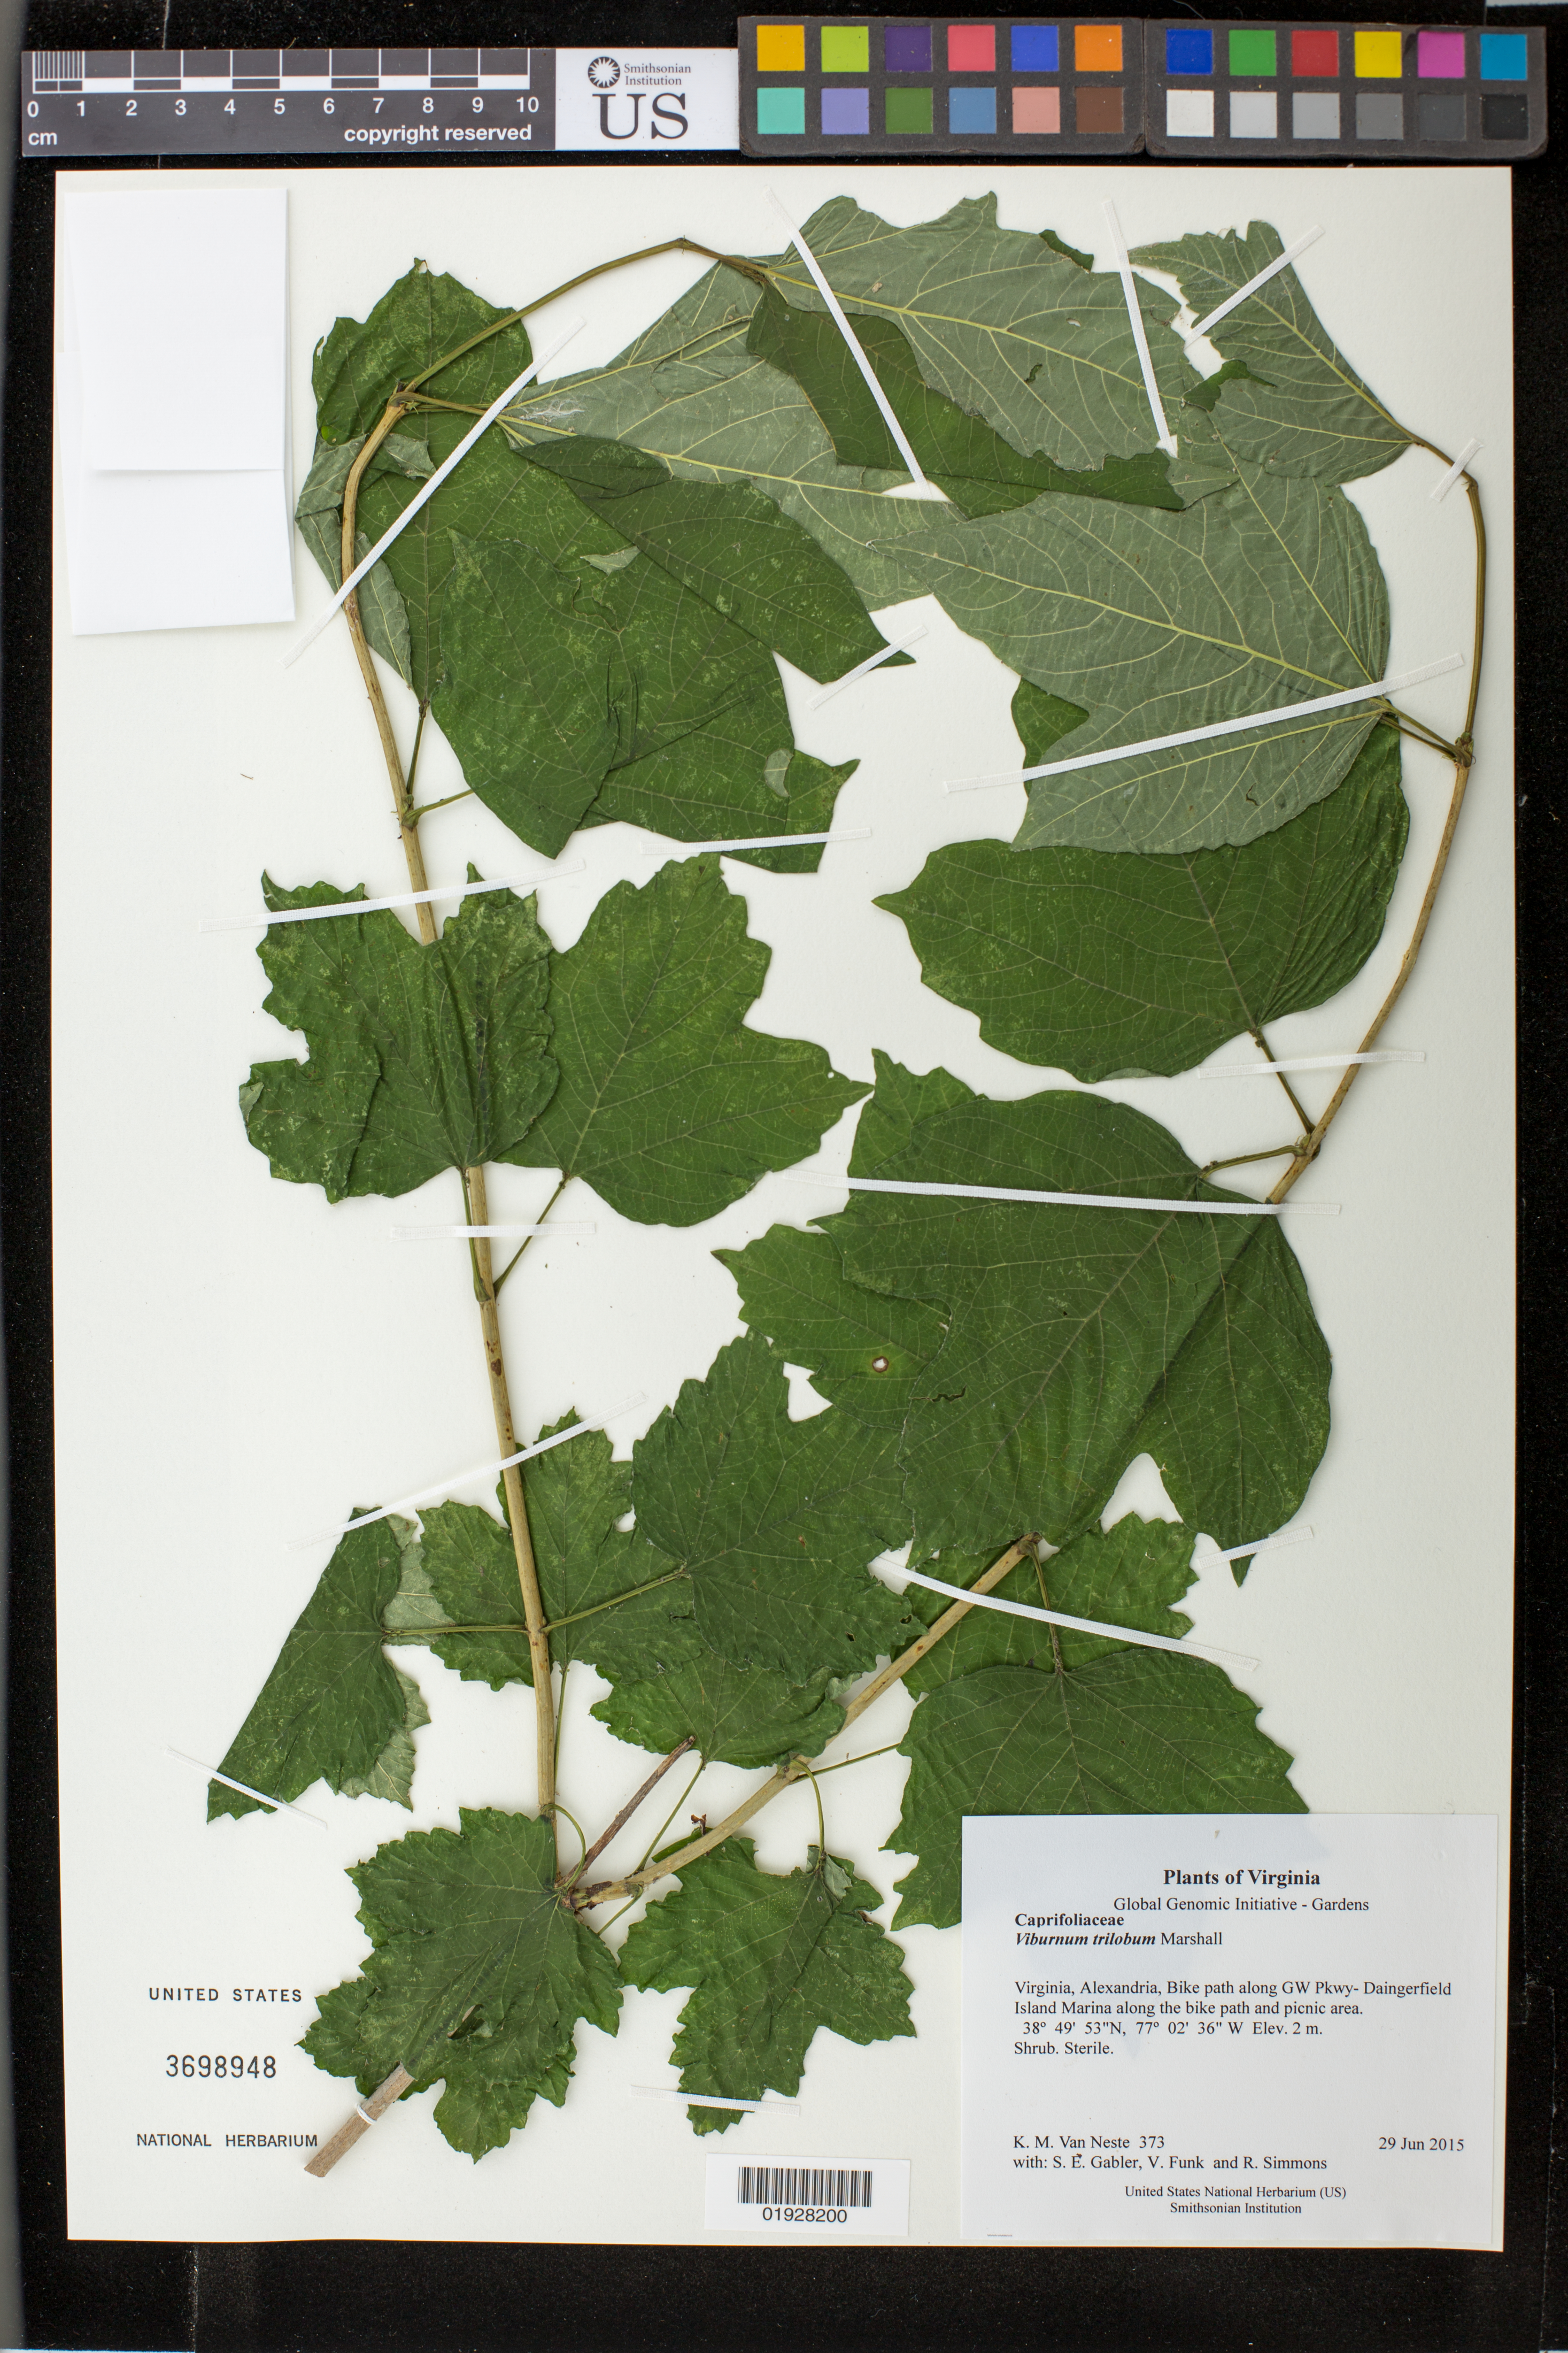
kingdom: Plantae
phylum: Tracheophyta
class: Magnoliopsida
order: Dipsacales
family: Viburnaceae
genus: Viburnum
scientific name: Viburnum trilobum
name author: Marshall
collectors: K. M. Van Neste, S. E. Gabler, V. Funk & R. Simmons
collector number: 373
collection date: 2015-06-29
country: United States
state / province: Virginia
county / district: City of Alexandria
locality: Bike path along GW Pkwy- Dangerfield Island Marina along the bike path and picnic area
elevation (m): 2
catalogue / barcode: US 3698948